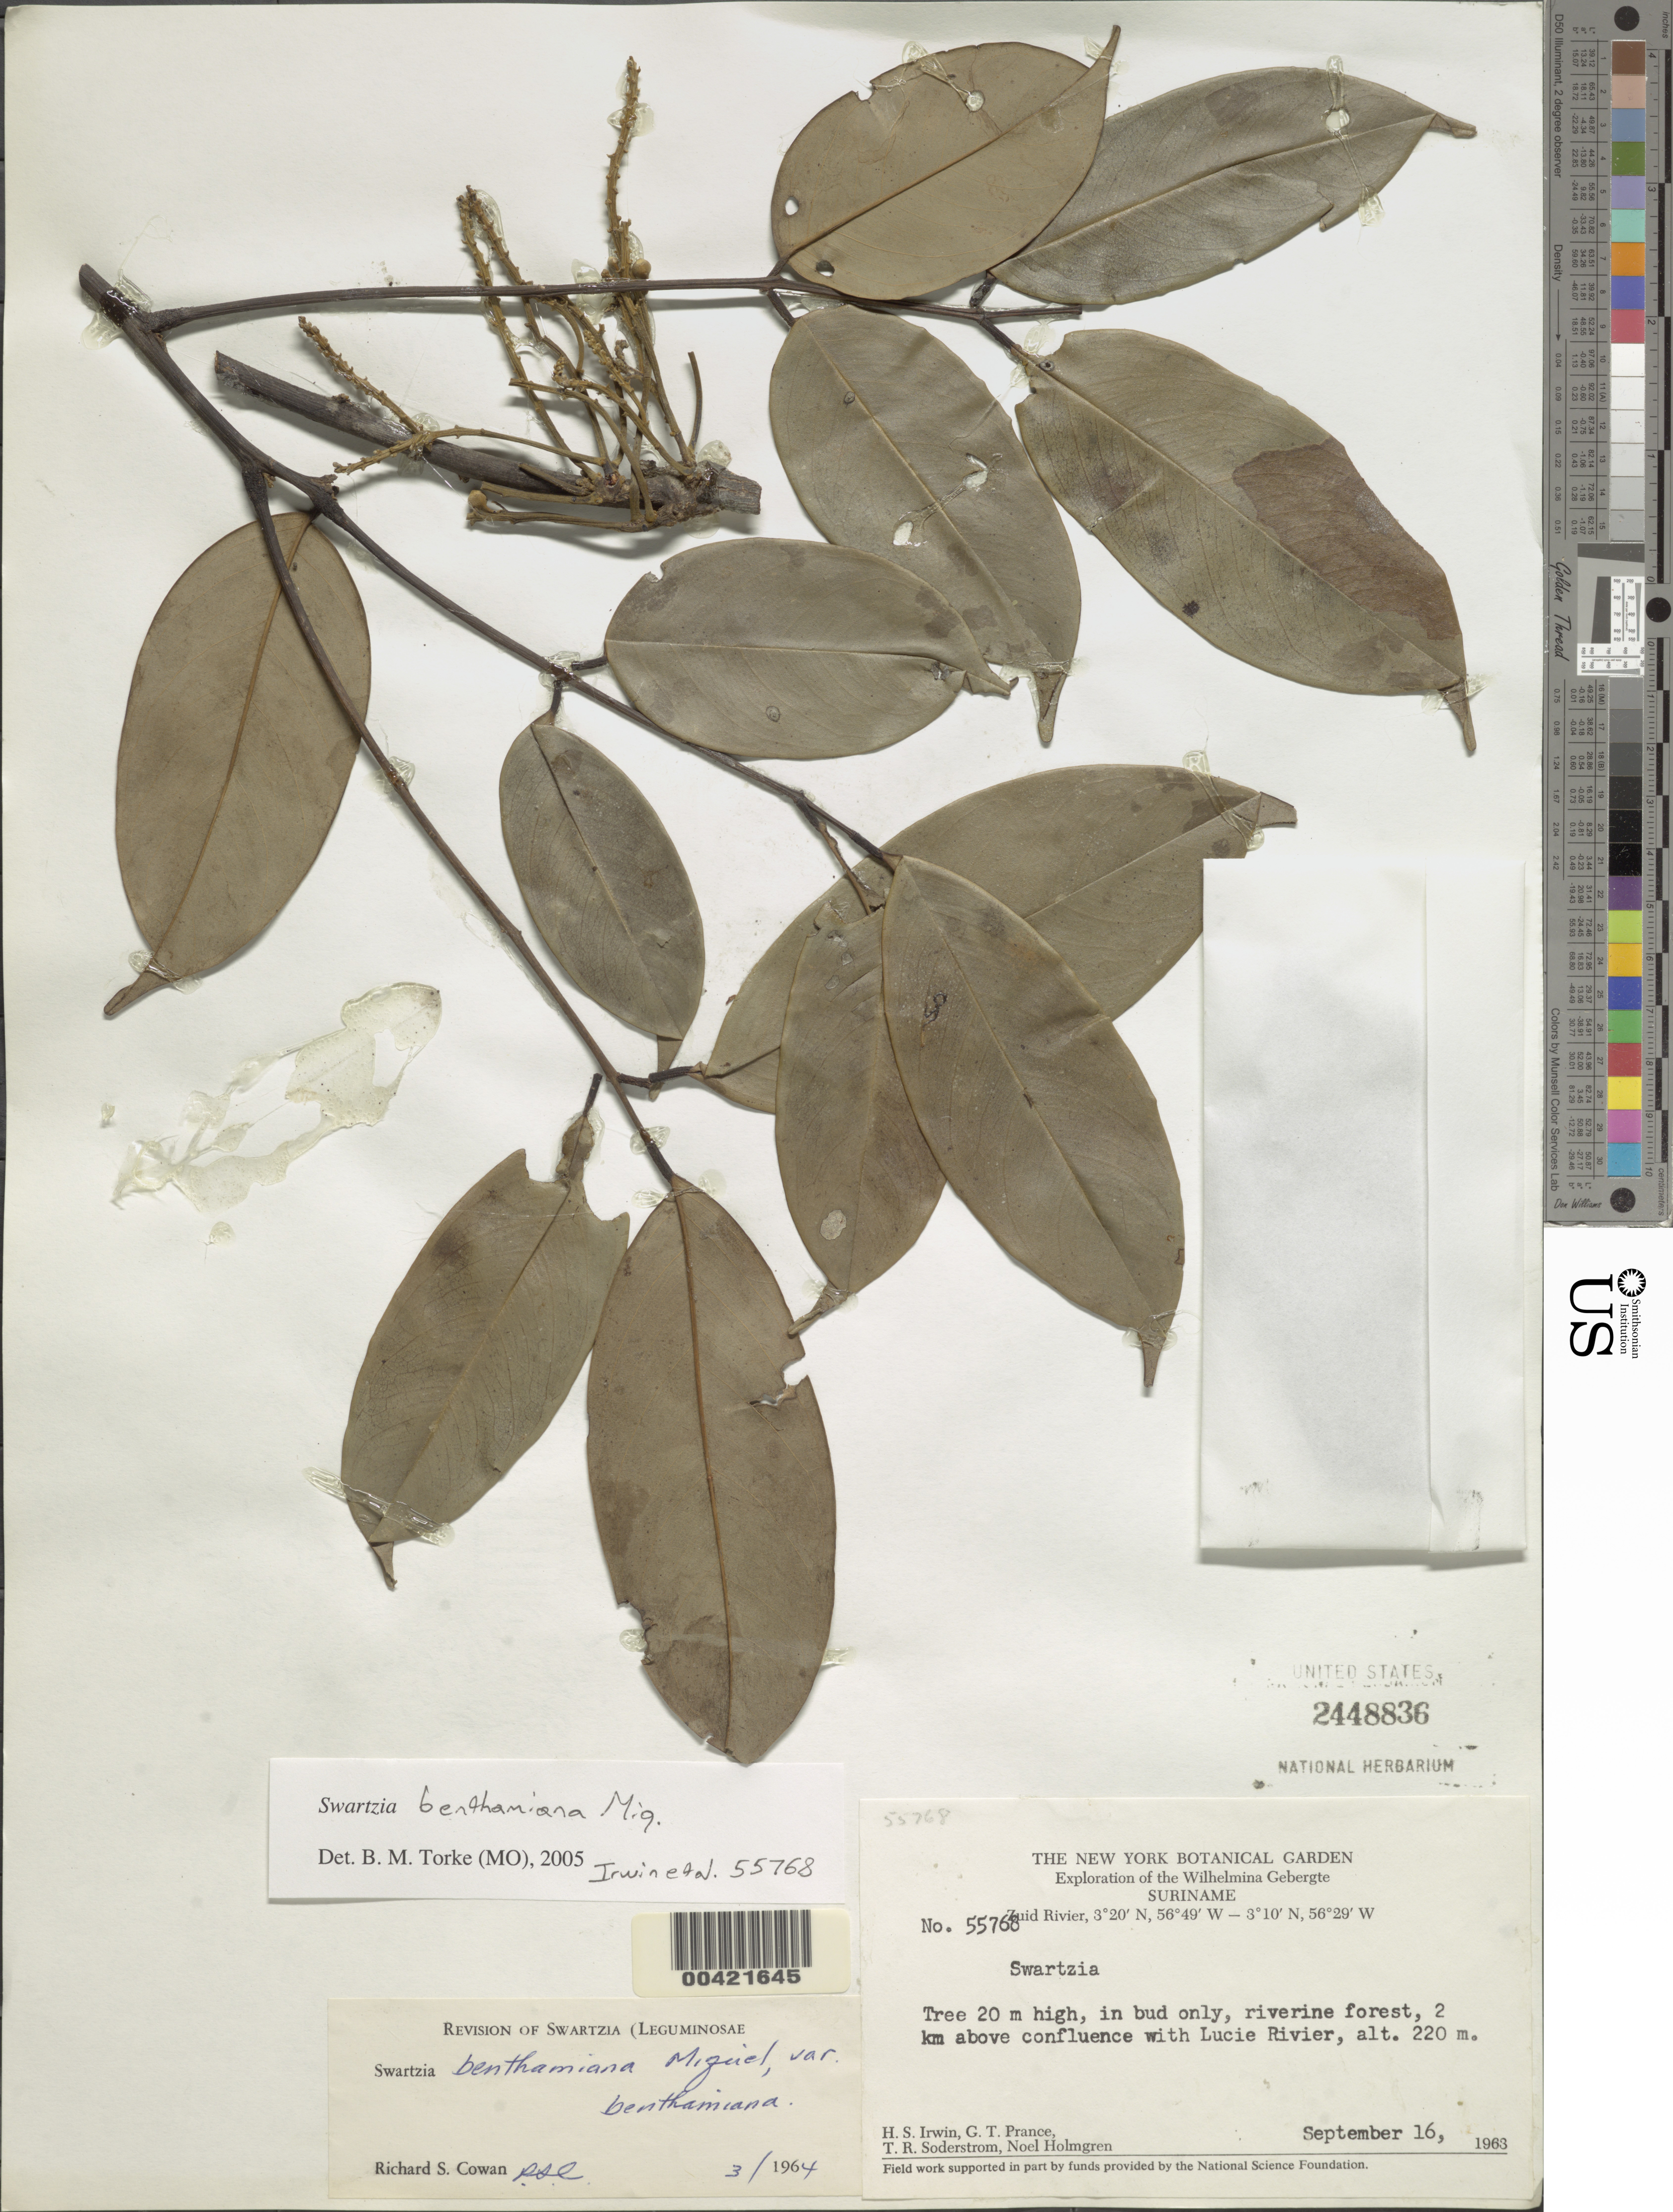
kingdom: Plantae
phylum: Tracheophyta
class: Magnoliopsida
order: Fabales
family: Fabaceae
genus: Swartzia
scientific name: Swartzia benthamiana var. benthamiana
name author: Miq.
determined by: Cowan, R. S.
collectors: H. Irwin, G. T. Prance, T. R. Soderstrom & N. H. Holmgren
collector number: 55768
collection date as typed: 16 Sep 1963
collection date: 1963-09-16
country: Suriname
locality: Zuid river; 2 km above confluence with lucie river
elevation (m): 220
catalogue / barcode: US 2448836